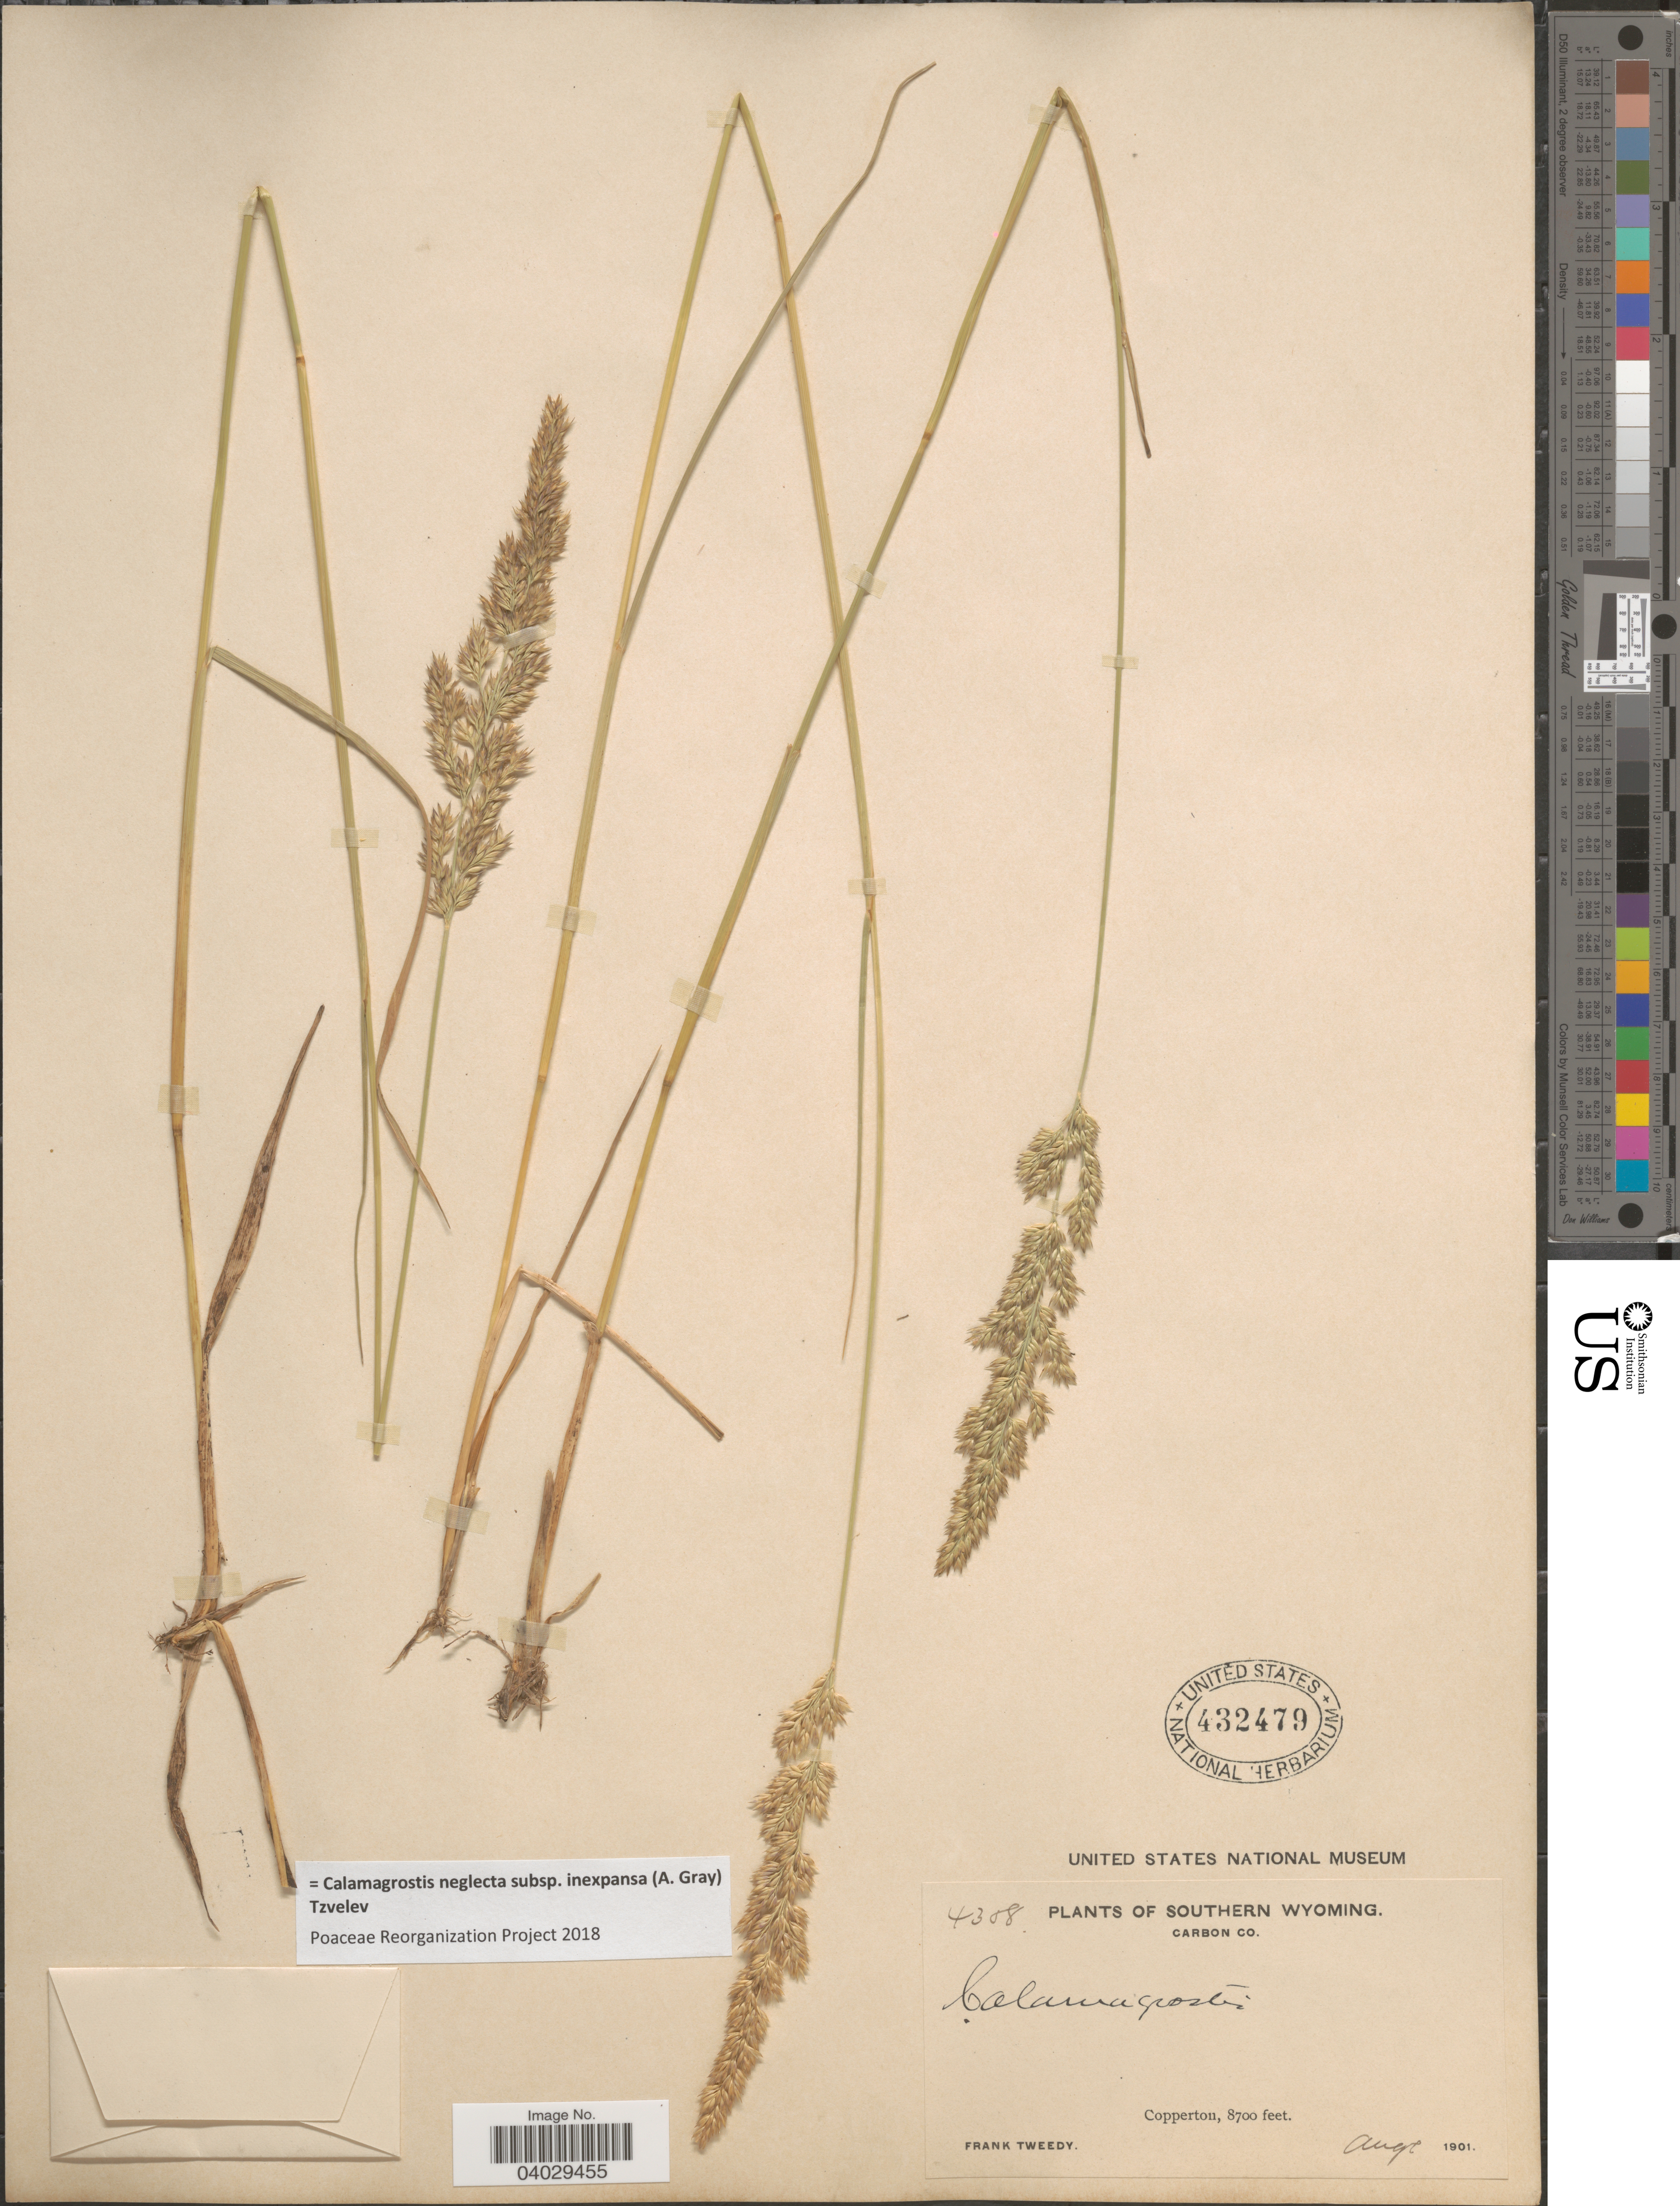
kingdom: Plantae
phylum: Tracheophyta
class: Liliopsida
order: Poales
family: Poaceae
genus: Calamagrostis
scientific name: Calamagrostis neglecta subsp. inexpansa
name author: (A. Gray) Tzvelev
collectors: F. Tweedy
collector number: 4308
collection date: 1901-08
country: United States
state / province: Wyoming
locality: Southern Wyoming. Carbon Co. Copperton.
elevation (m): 2652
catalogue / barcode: US 432479